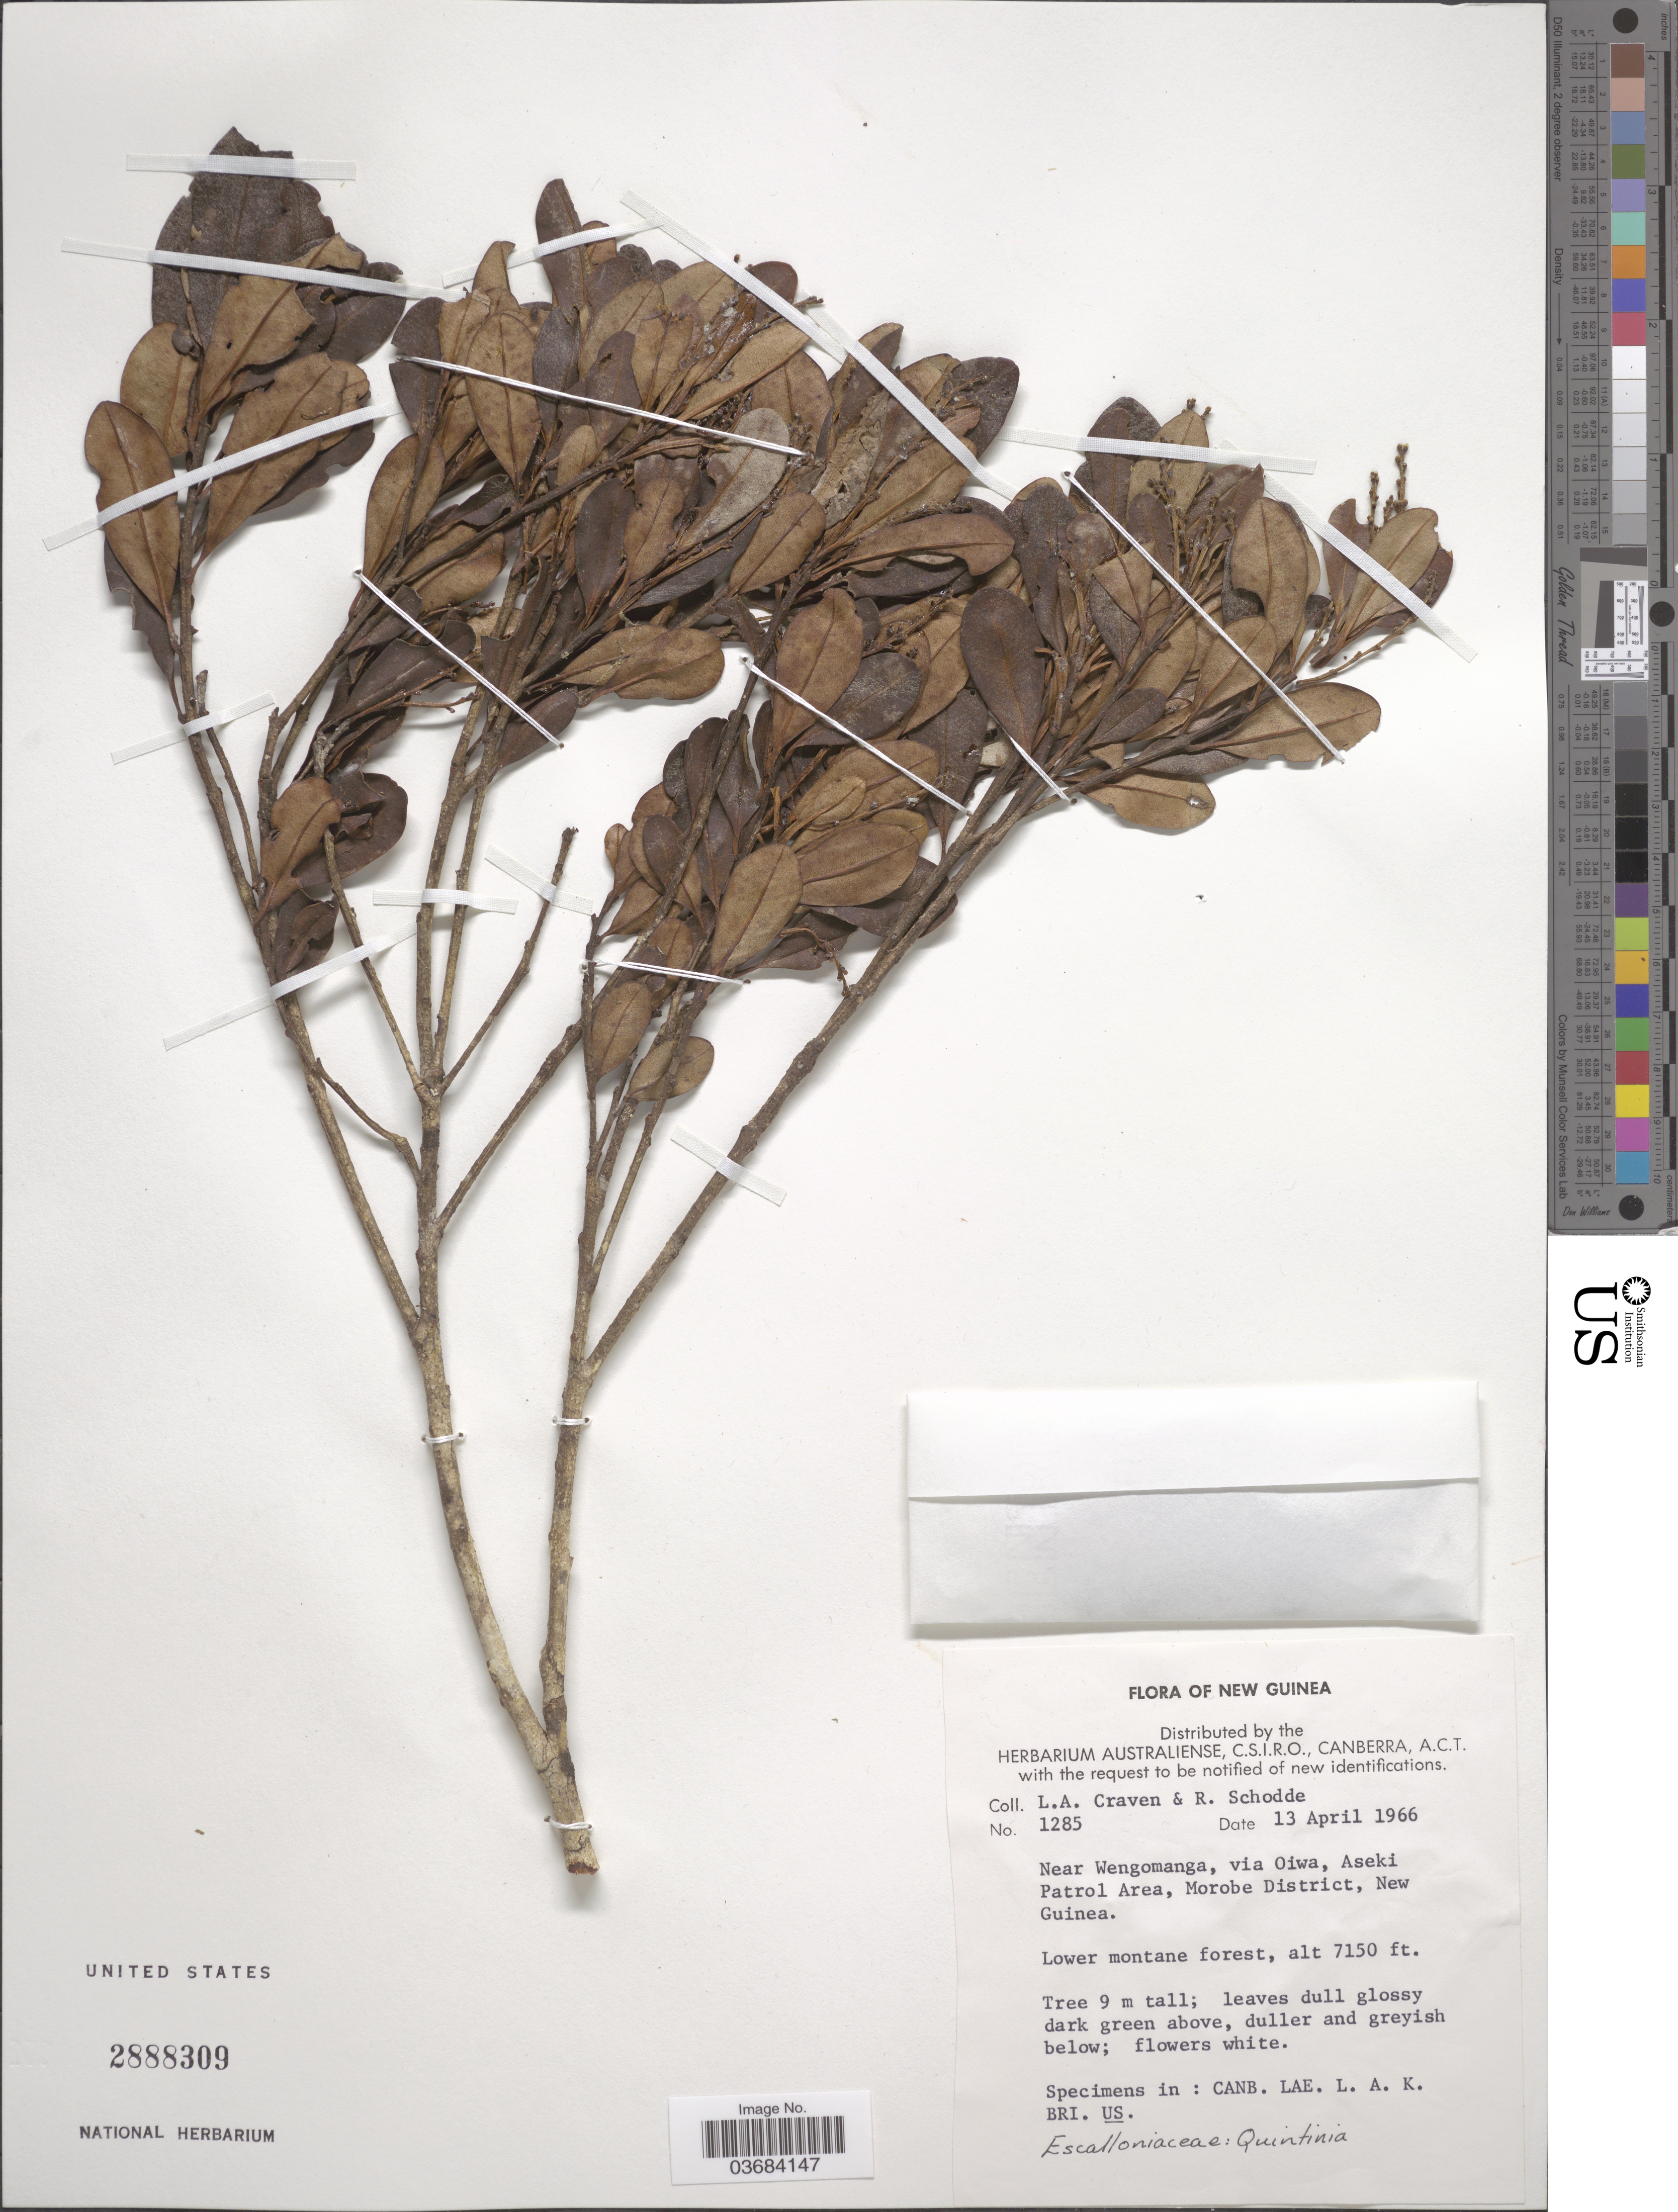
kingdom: Plantae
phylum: Tracheophyta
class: Magnoliopsida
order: Paracryphiales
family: Paracryphiaceae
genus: Quintinia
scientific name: Quintinia sp.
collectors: L. A. Craven & R. Schodde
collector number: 1285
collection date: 1966-04-13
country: Papua New Guinea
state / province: Morobe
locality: New Guinea. Near Wengomanga, via Oiwa, Aseki Patrol Area, Morobe District, New Guinea.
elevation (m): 2179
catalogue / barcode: US 2888309